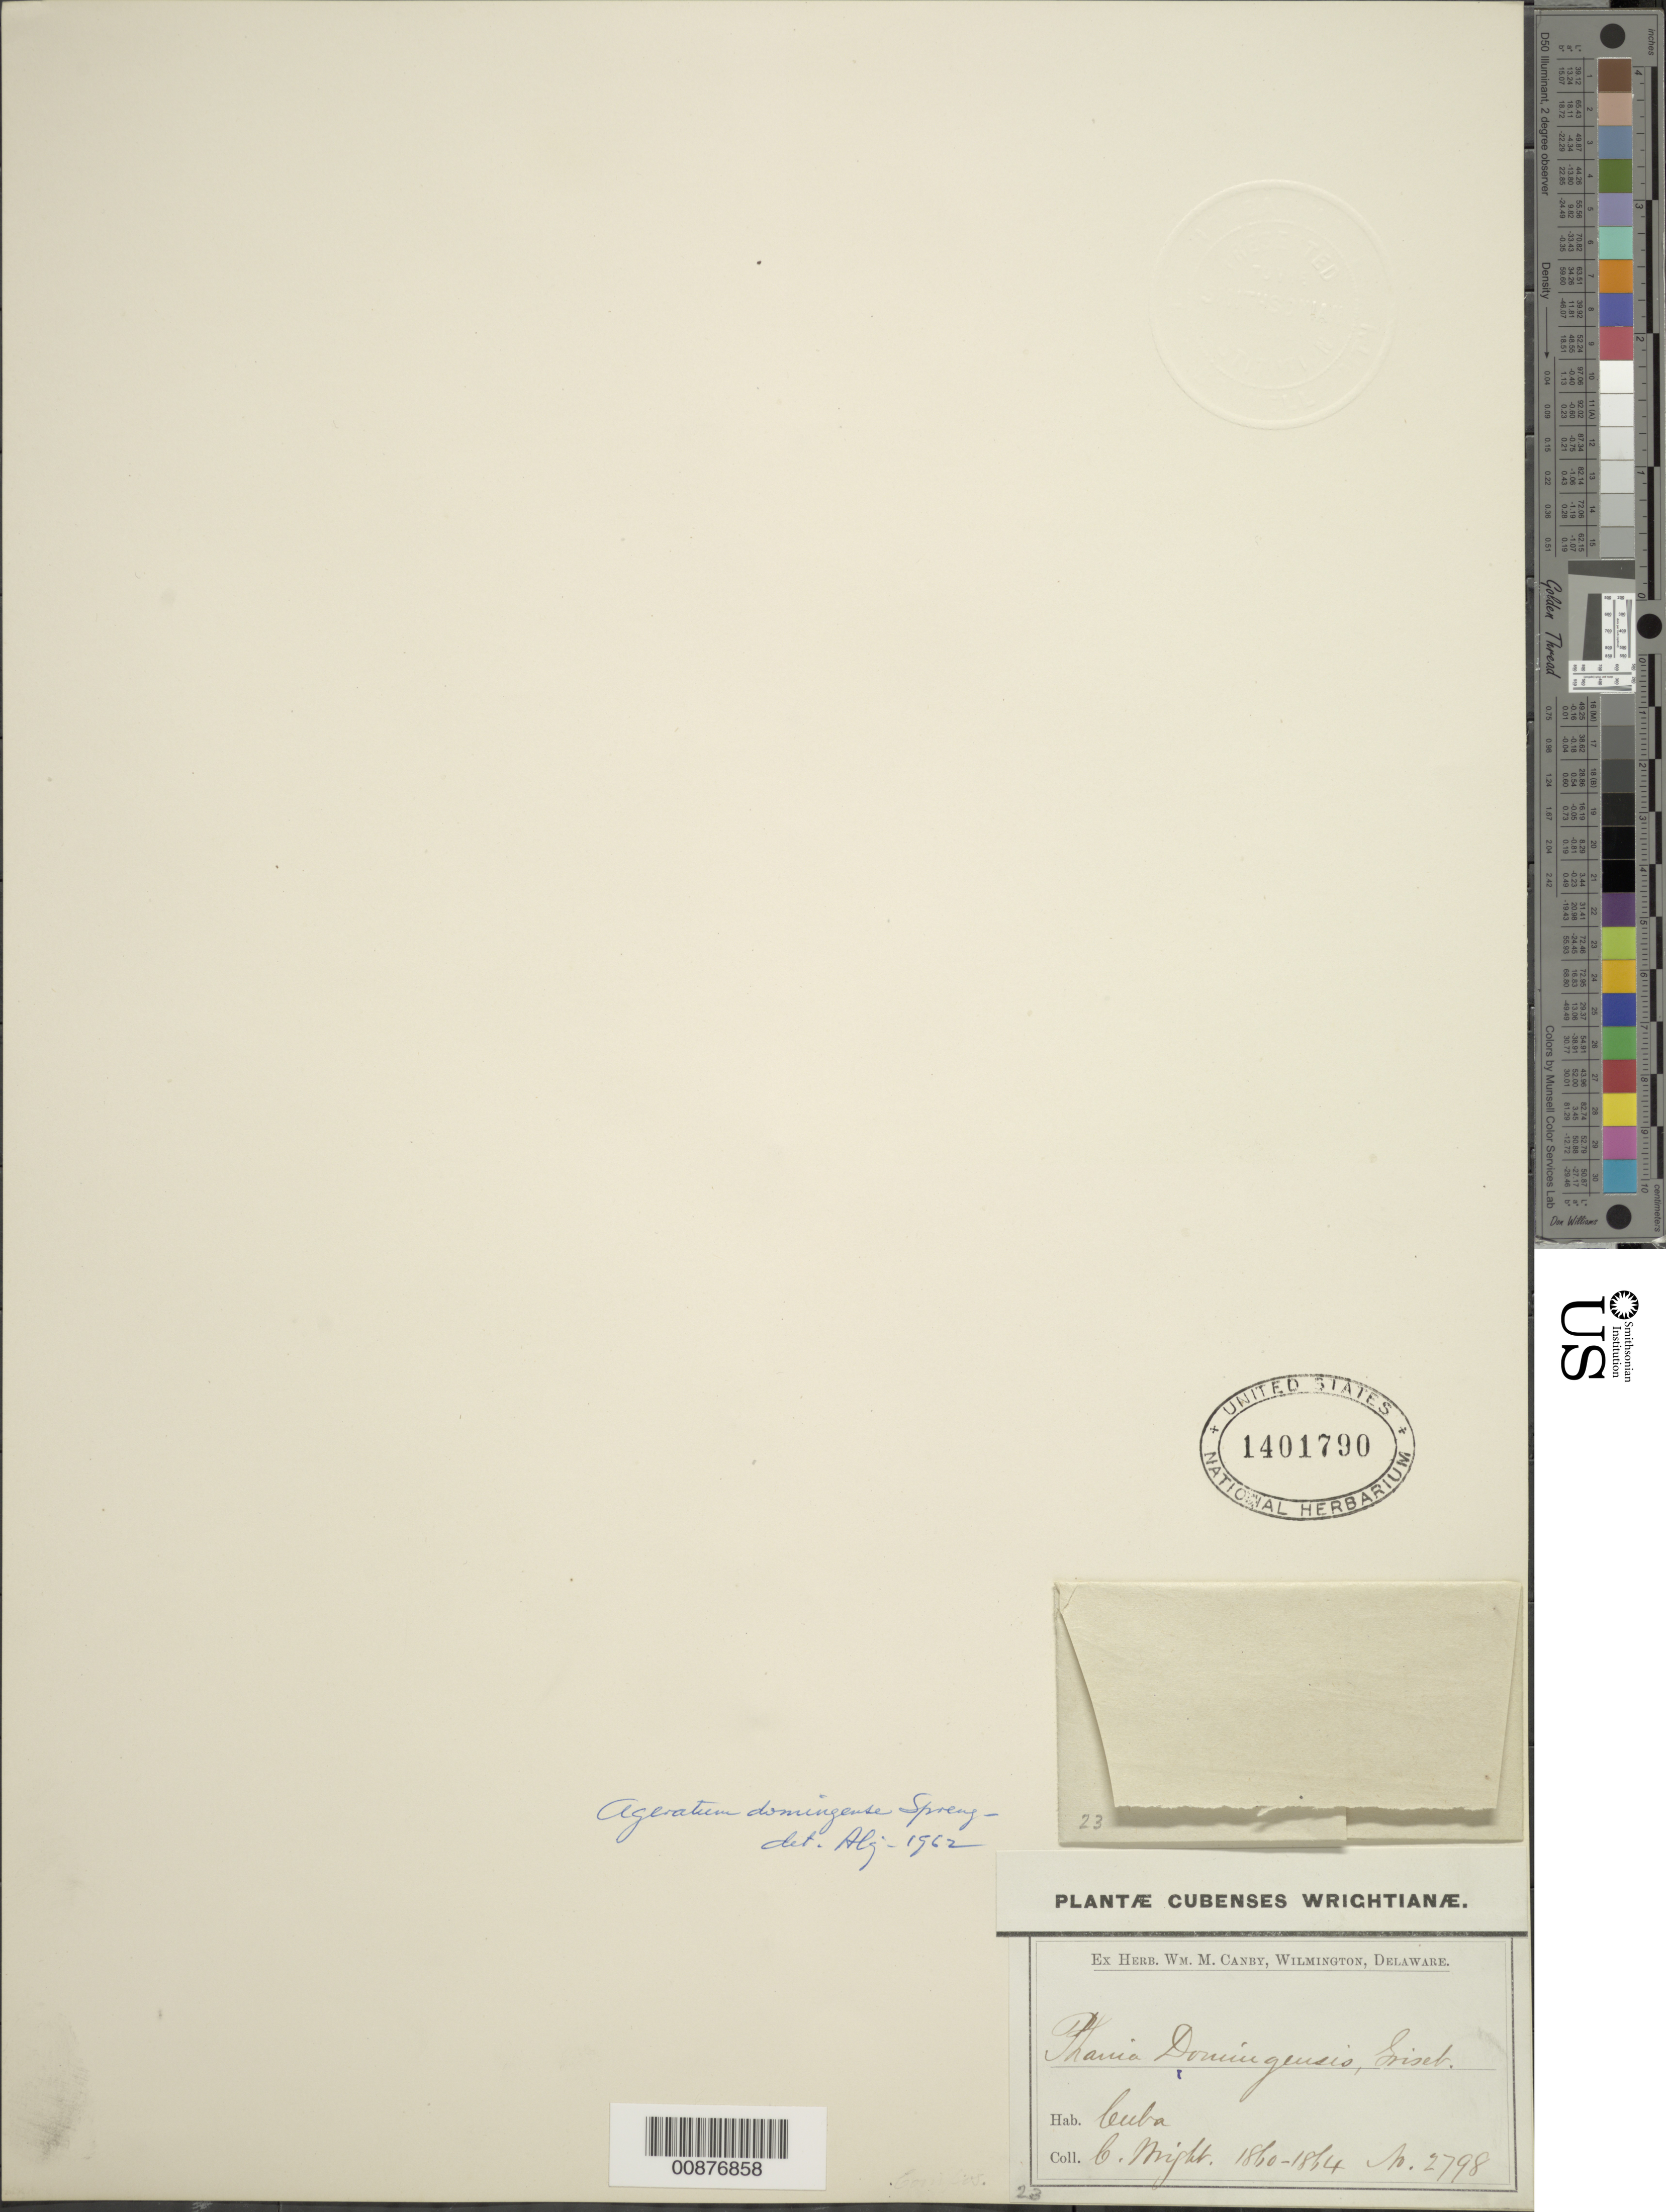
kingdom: Plantae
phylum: Tracheophyta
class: Magnoliopsida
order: Asterales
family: Asteraceae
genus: Phania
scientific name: Phania domingensis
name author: (Spreng.) Griseb.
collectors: C. Wright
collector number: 2798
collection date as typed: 1860 to -- --- 1864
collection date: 1860/1864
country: Cuba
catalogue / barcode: US 1401790